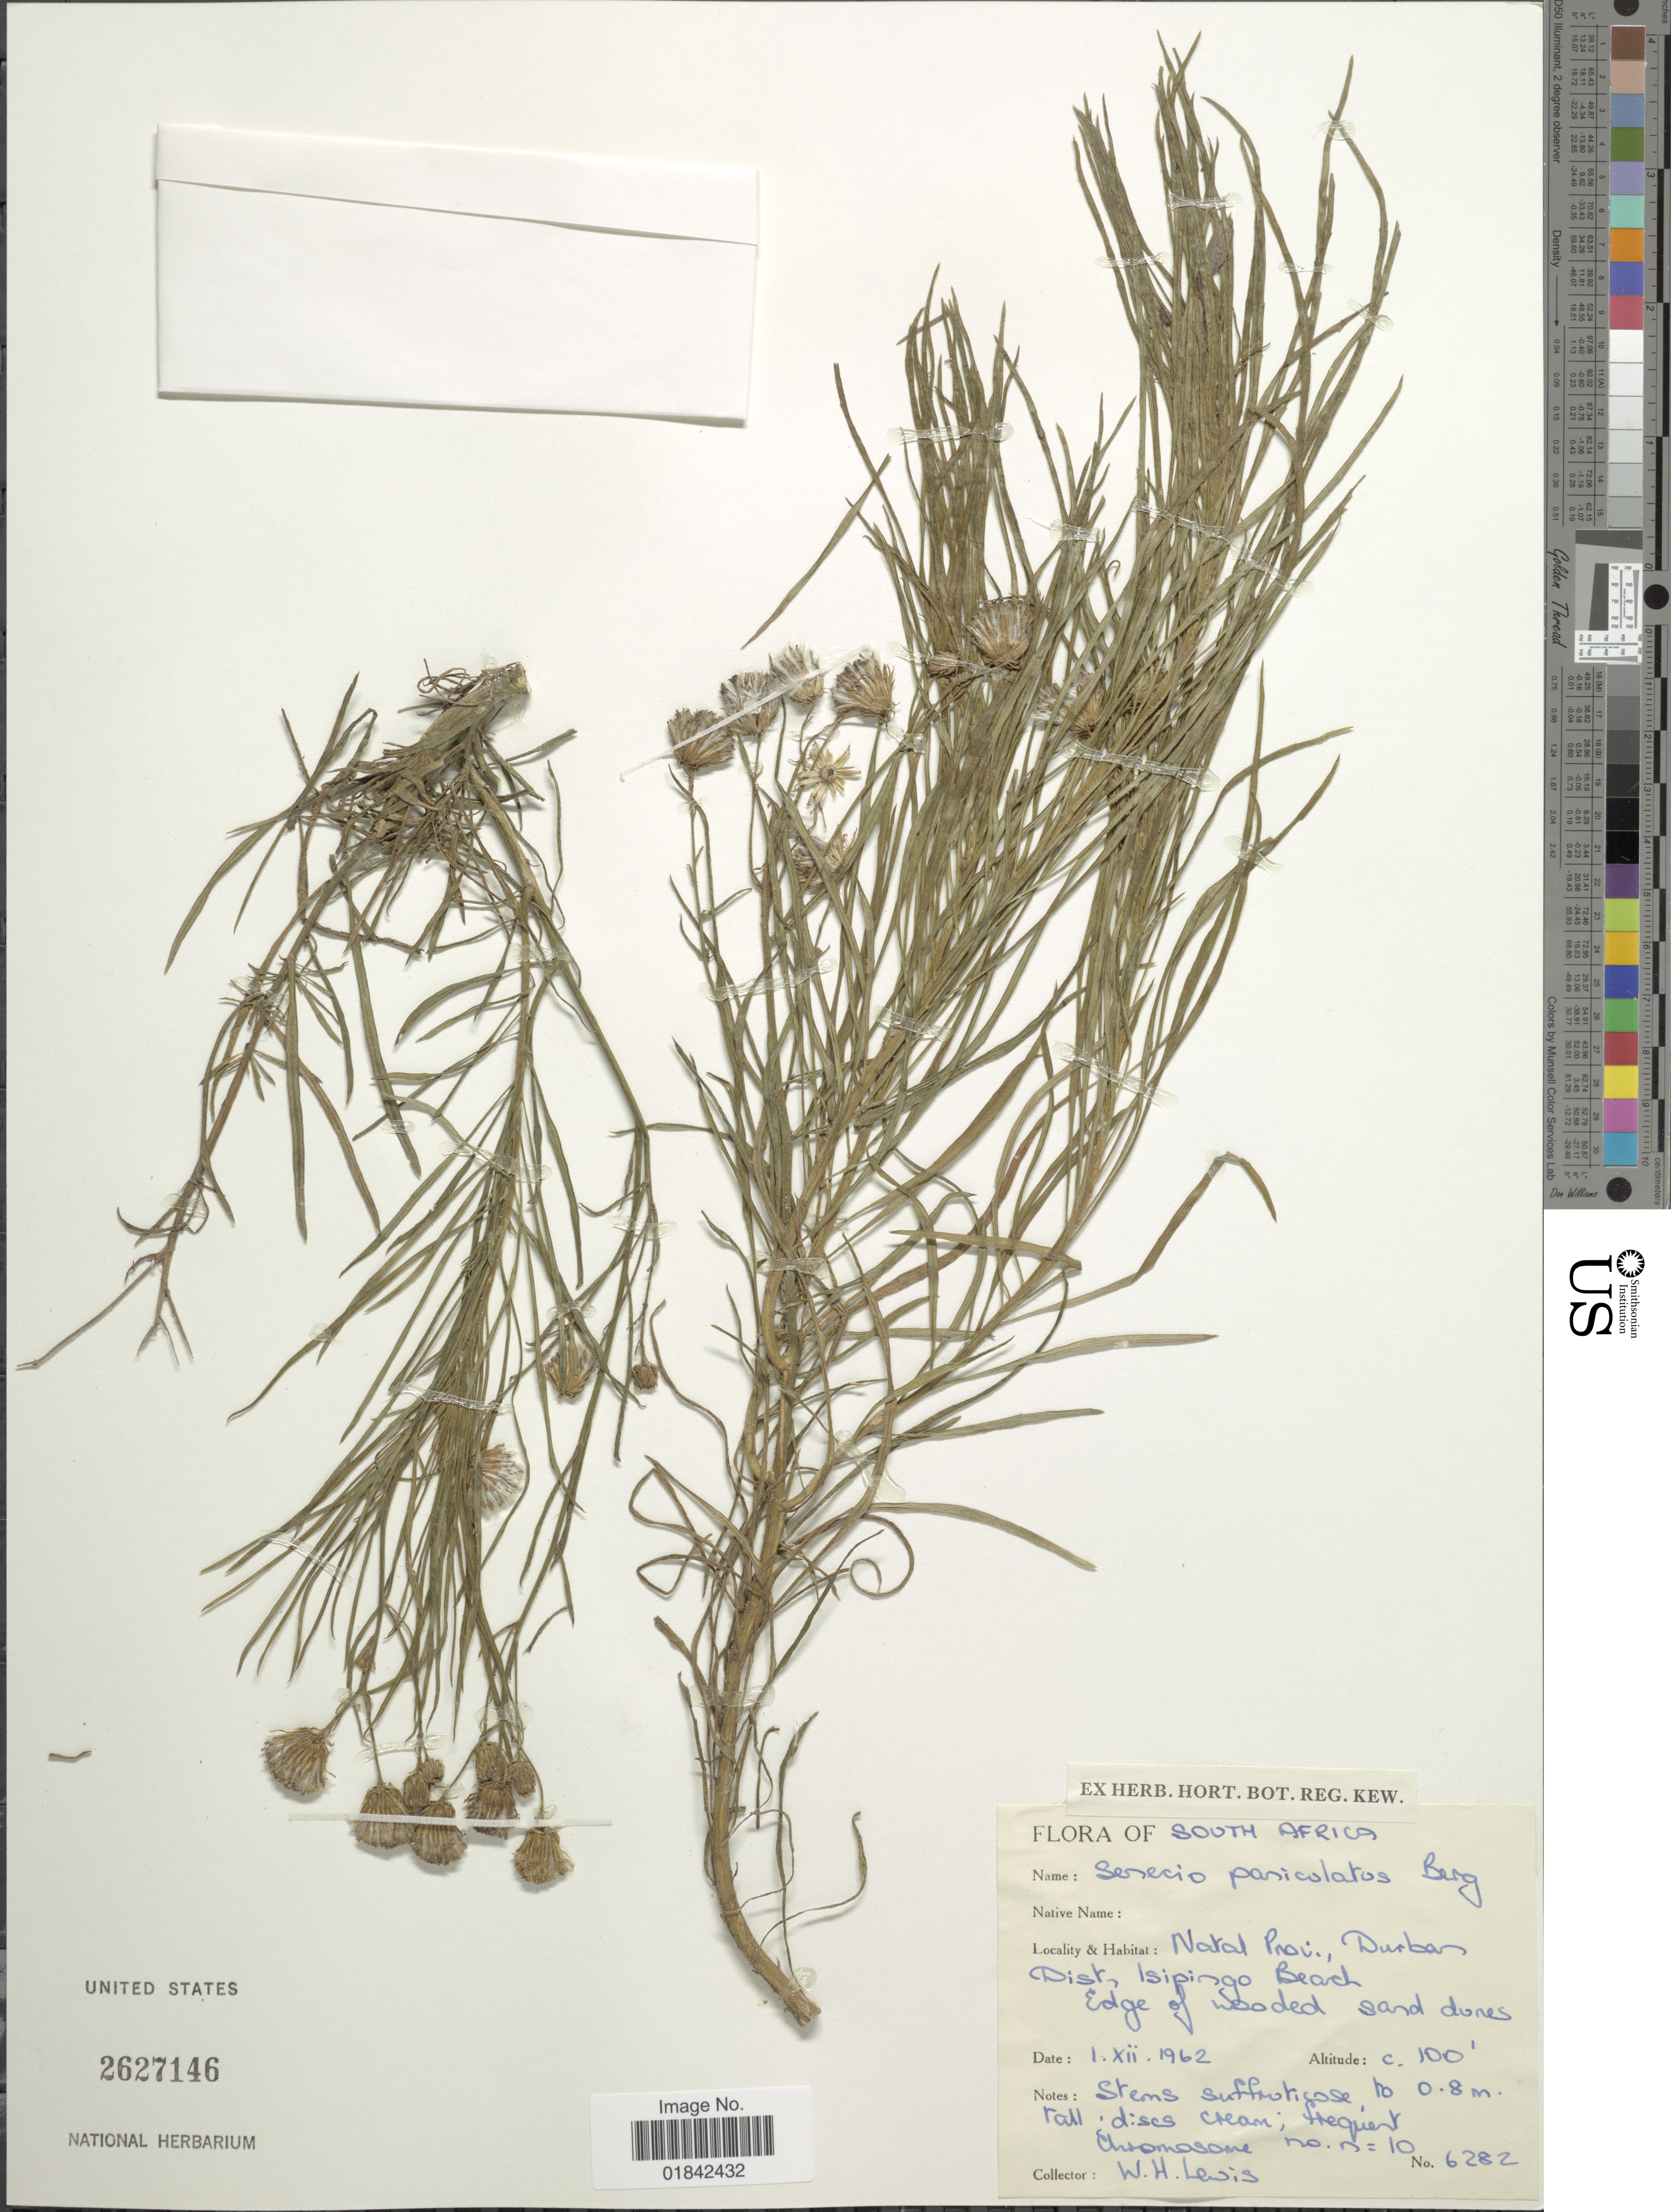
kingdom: Plantae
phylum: Tracheophyta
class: Magnoliopsida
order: Asterales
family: Asteraceae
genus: Senecio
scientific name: Senecio paniculatus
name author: P.J. Bergius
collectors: W. H. Lewis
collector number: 6282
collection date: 1962-12-01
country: South Africa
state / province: KwaZulu-Natal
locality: Natal Prov., Durban Dist. Isipingo Beach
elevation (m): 30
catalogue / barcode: US 2627146